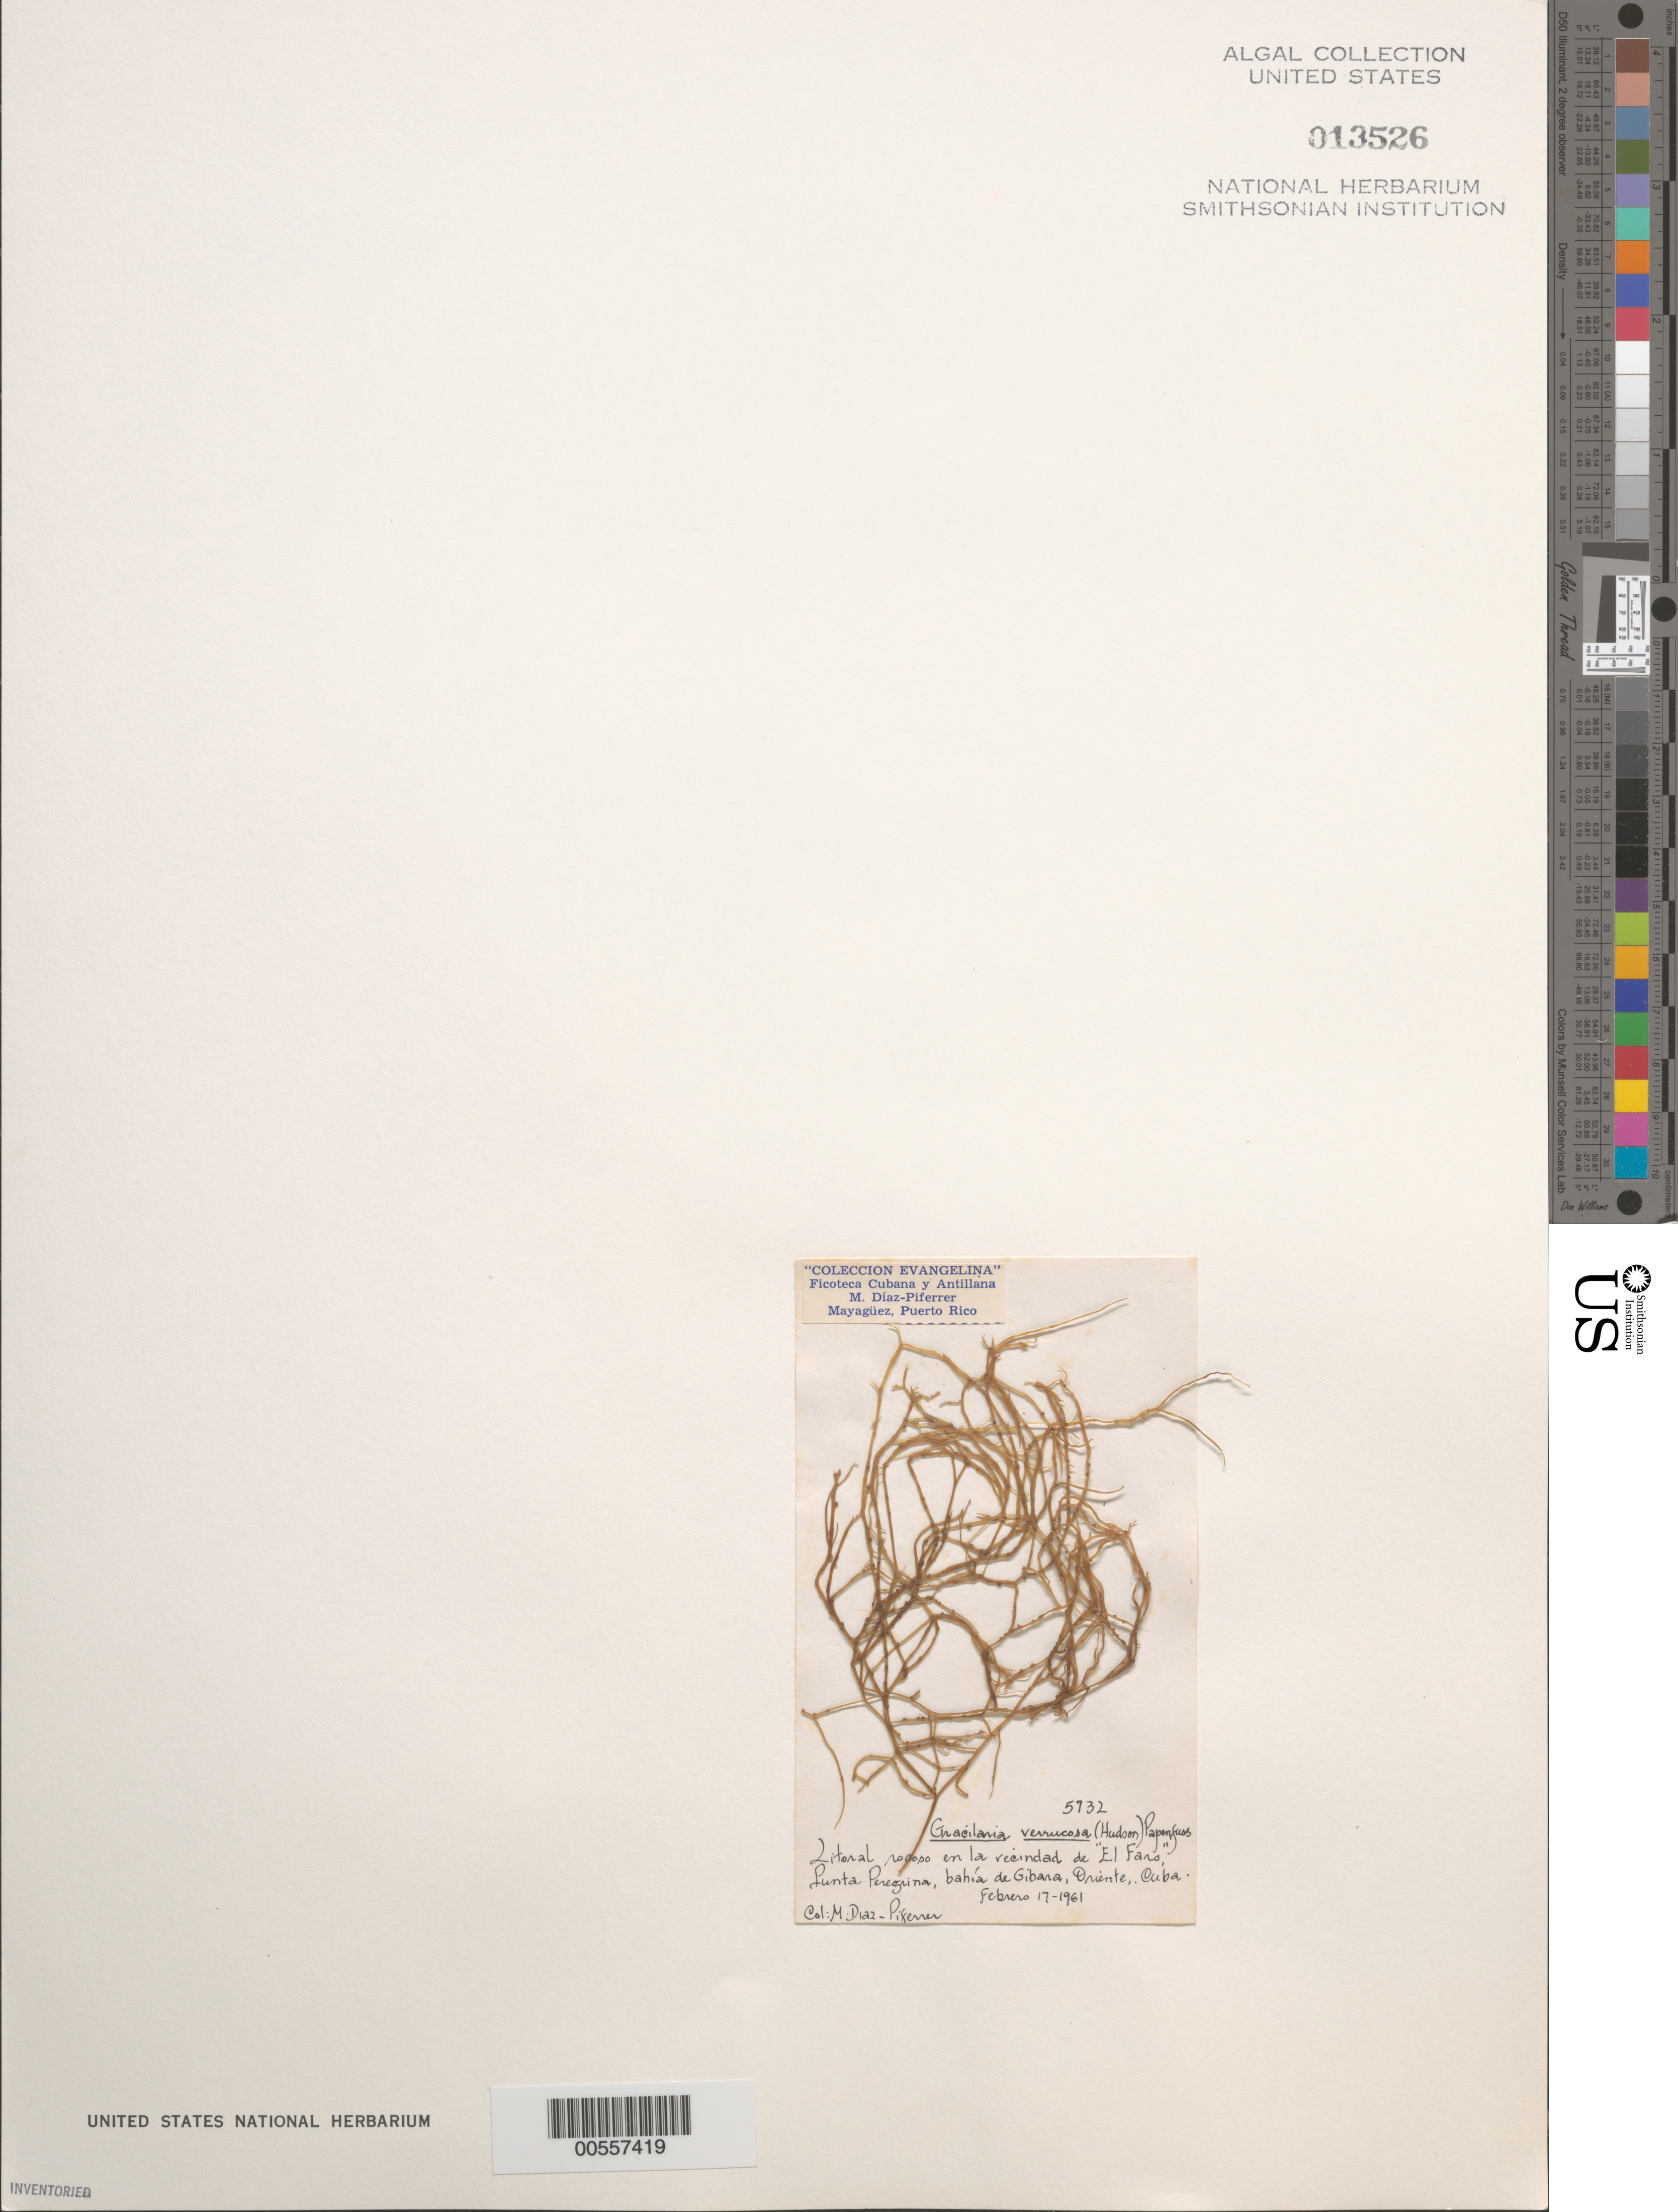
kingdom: Plantae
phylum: Rhodophyta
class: Florideophyceae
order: Gracilariales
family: Gracilariaceae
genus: Gracilariopsis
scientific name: Gracilariopsis longissima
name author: (S.G. Gmel.) Steentoft et al.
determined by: Algae name updating Project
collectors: M. Diaz-Piferrer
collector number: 5732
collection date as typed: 17 Feb 1961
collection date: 1961-02-17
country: Cuba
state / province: Santiago de Cuba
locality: El Faro, Punta Peregrina, Bahia de Gibara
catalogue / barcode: US 13526